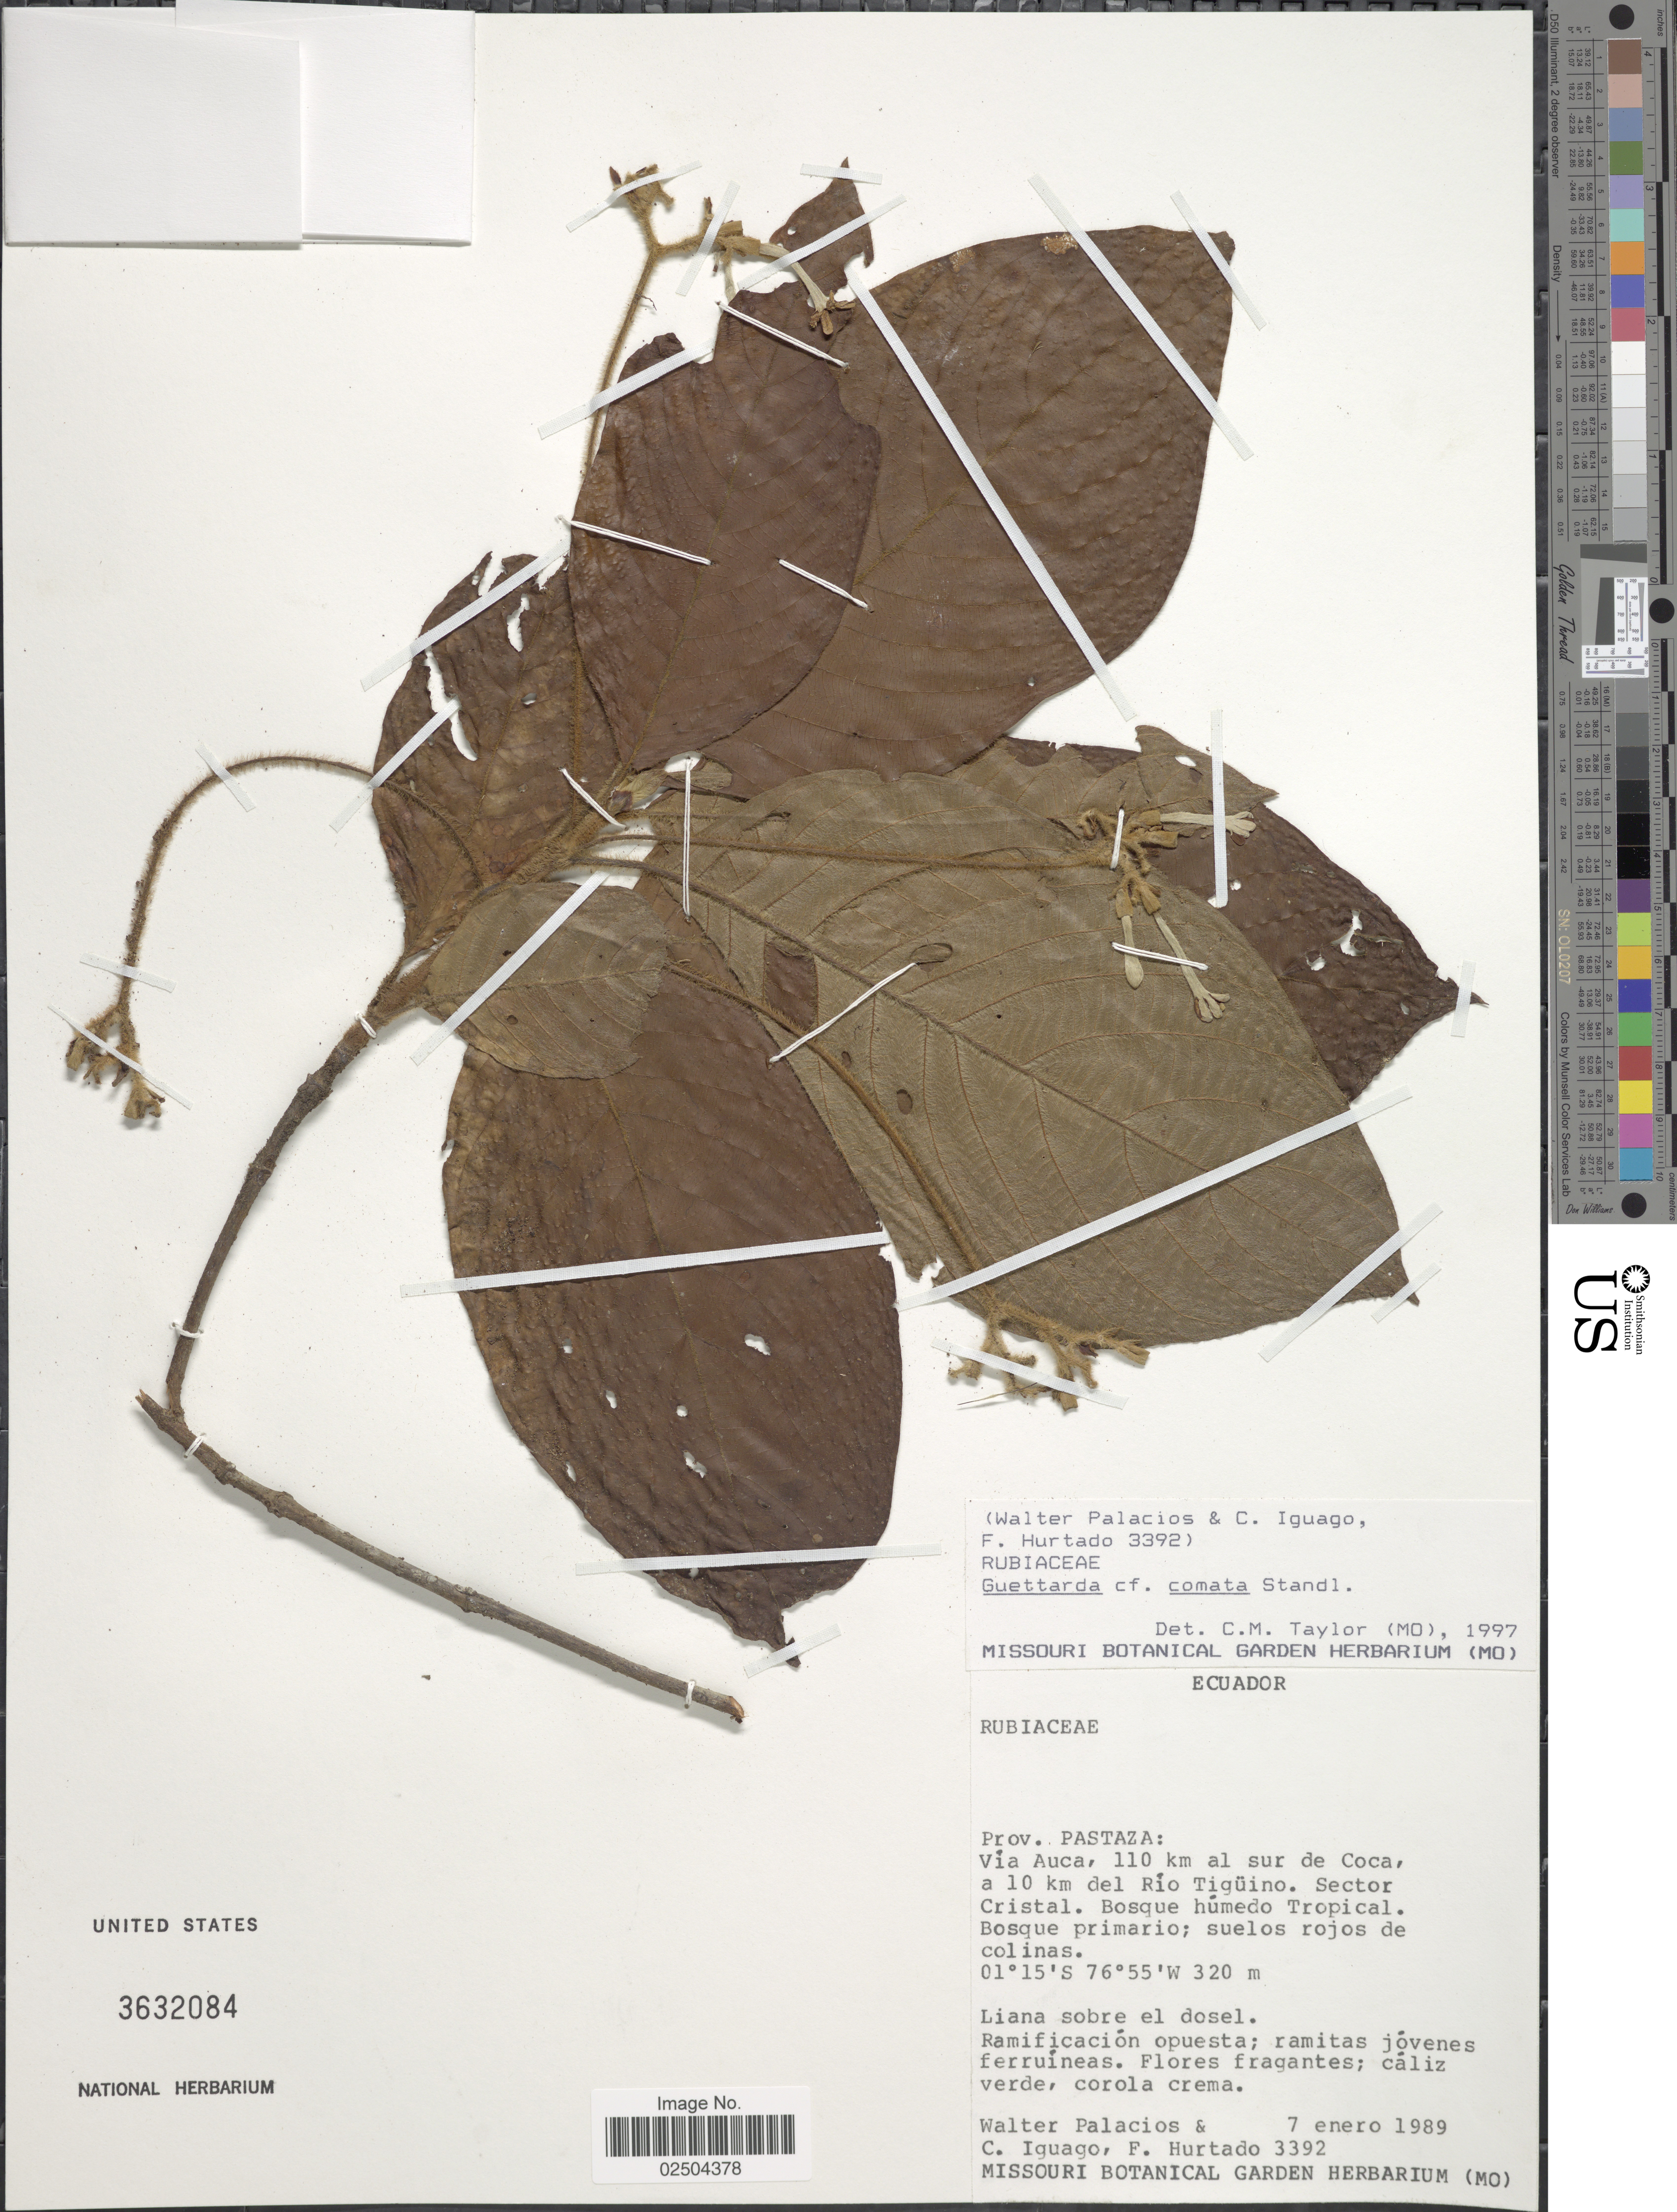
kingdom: Plantae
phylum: Tracheophyta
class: Magnoliopsida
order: Gentianales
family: Rubiaceae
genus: Guettarda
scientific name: Guettarda comata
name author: Standl.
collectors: W. Palacios, C. Iguago & F. Hurtado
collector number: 3392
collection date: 1989-01-07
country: Ecuador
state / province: Pastaza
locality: Prov. Pastaza: Via Auca, 110 km al sur de Coca, a 10 km del Rio Tiguino, Sector Cristal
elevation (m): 320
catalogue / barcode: US 3632084